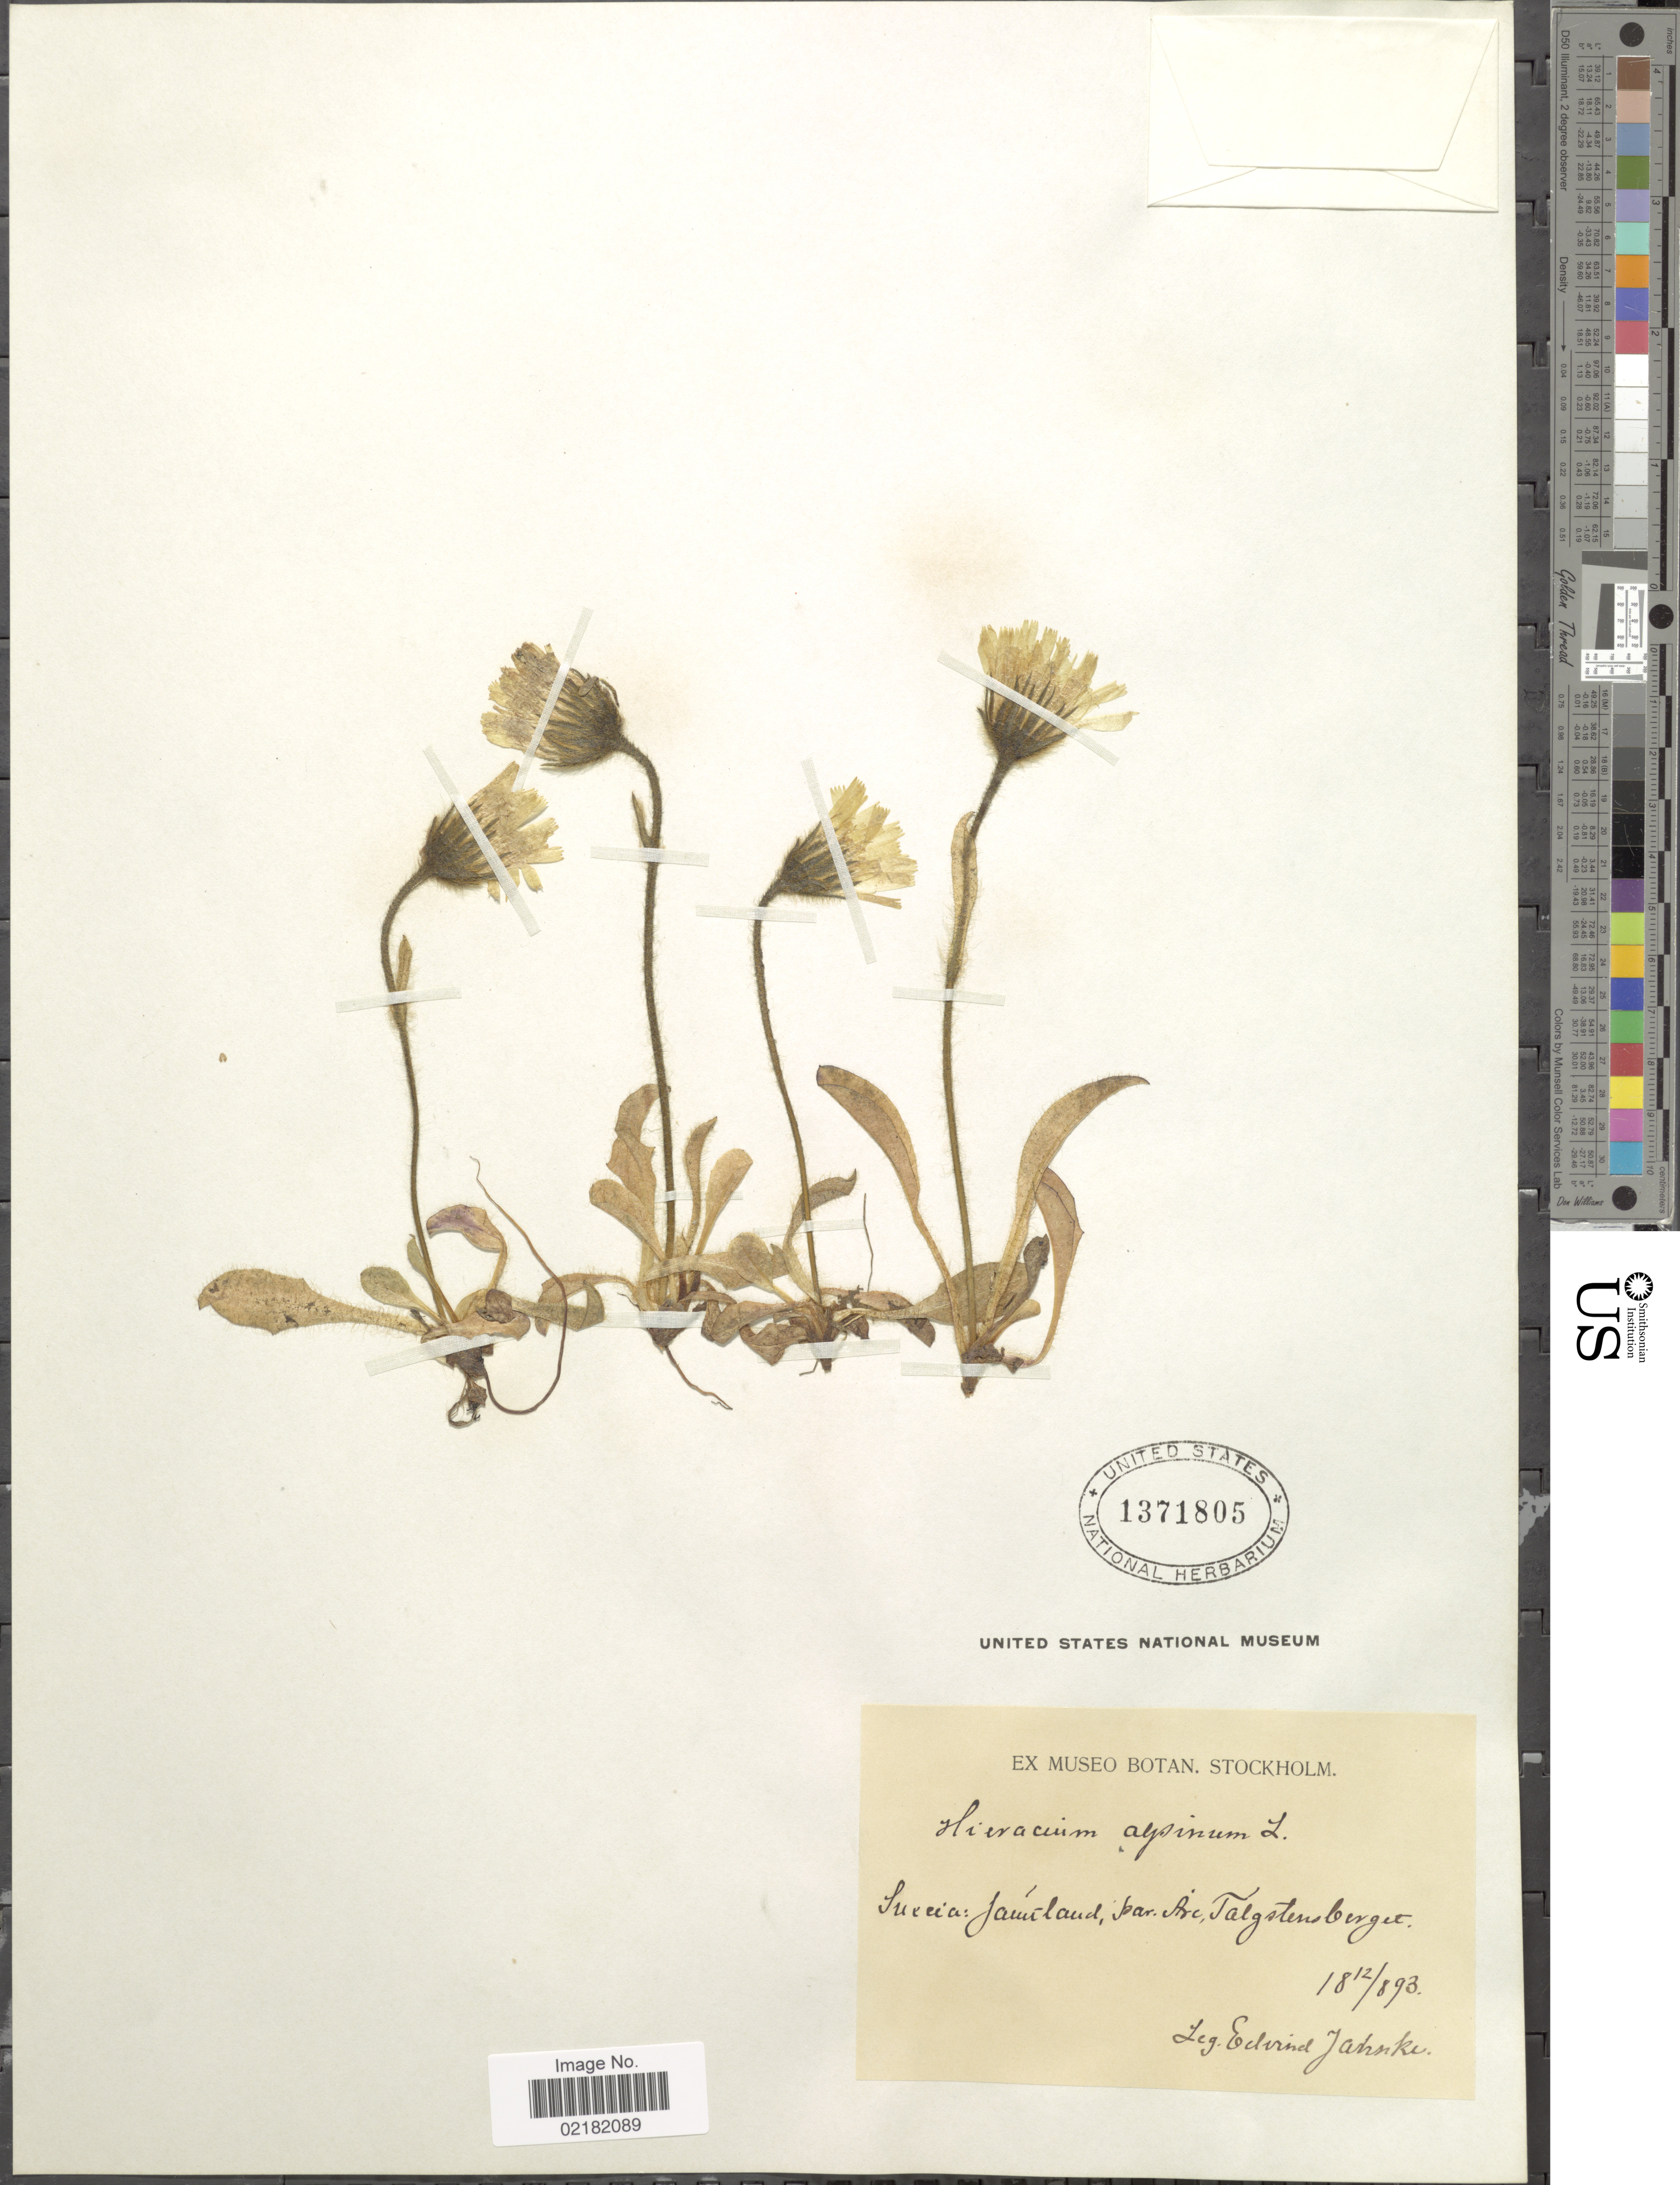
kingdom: Plantae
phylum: Tracheophyta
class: Magnoliopsida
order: Asterales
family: Asteraceae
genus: Hieracium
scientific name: Hieracium alpinum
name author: L.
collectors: E. Jahnke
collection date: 1893-08-12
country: Sweden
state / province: Jämtland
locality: par. Åre, Talgstenberget. [interpreted]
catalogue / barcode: US 1371805